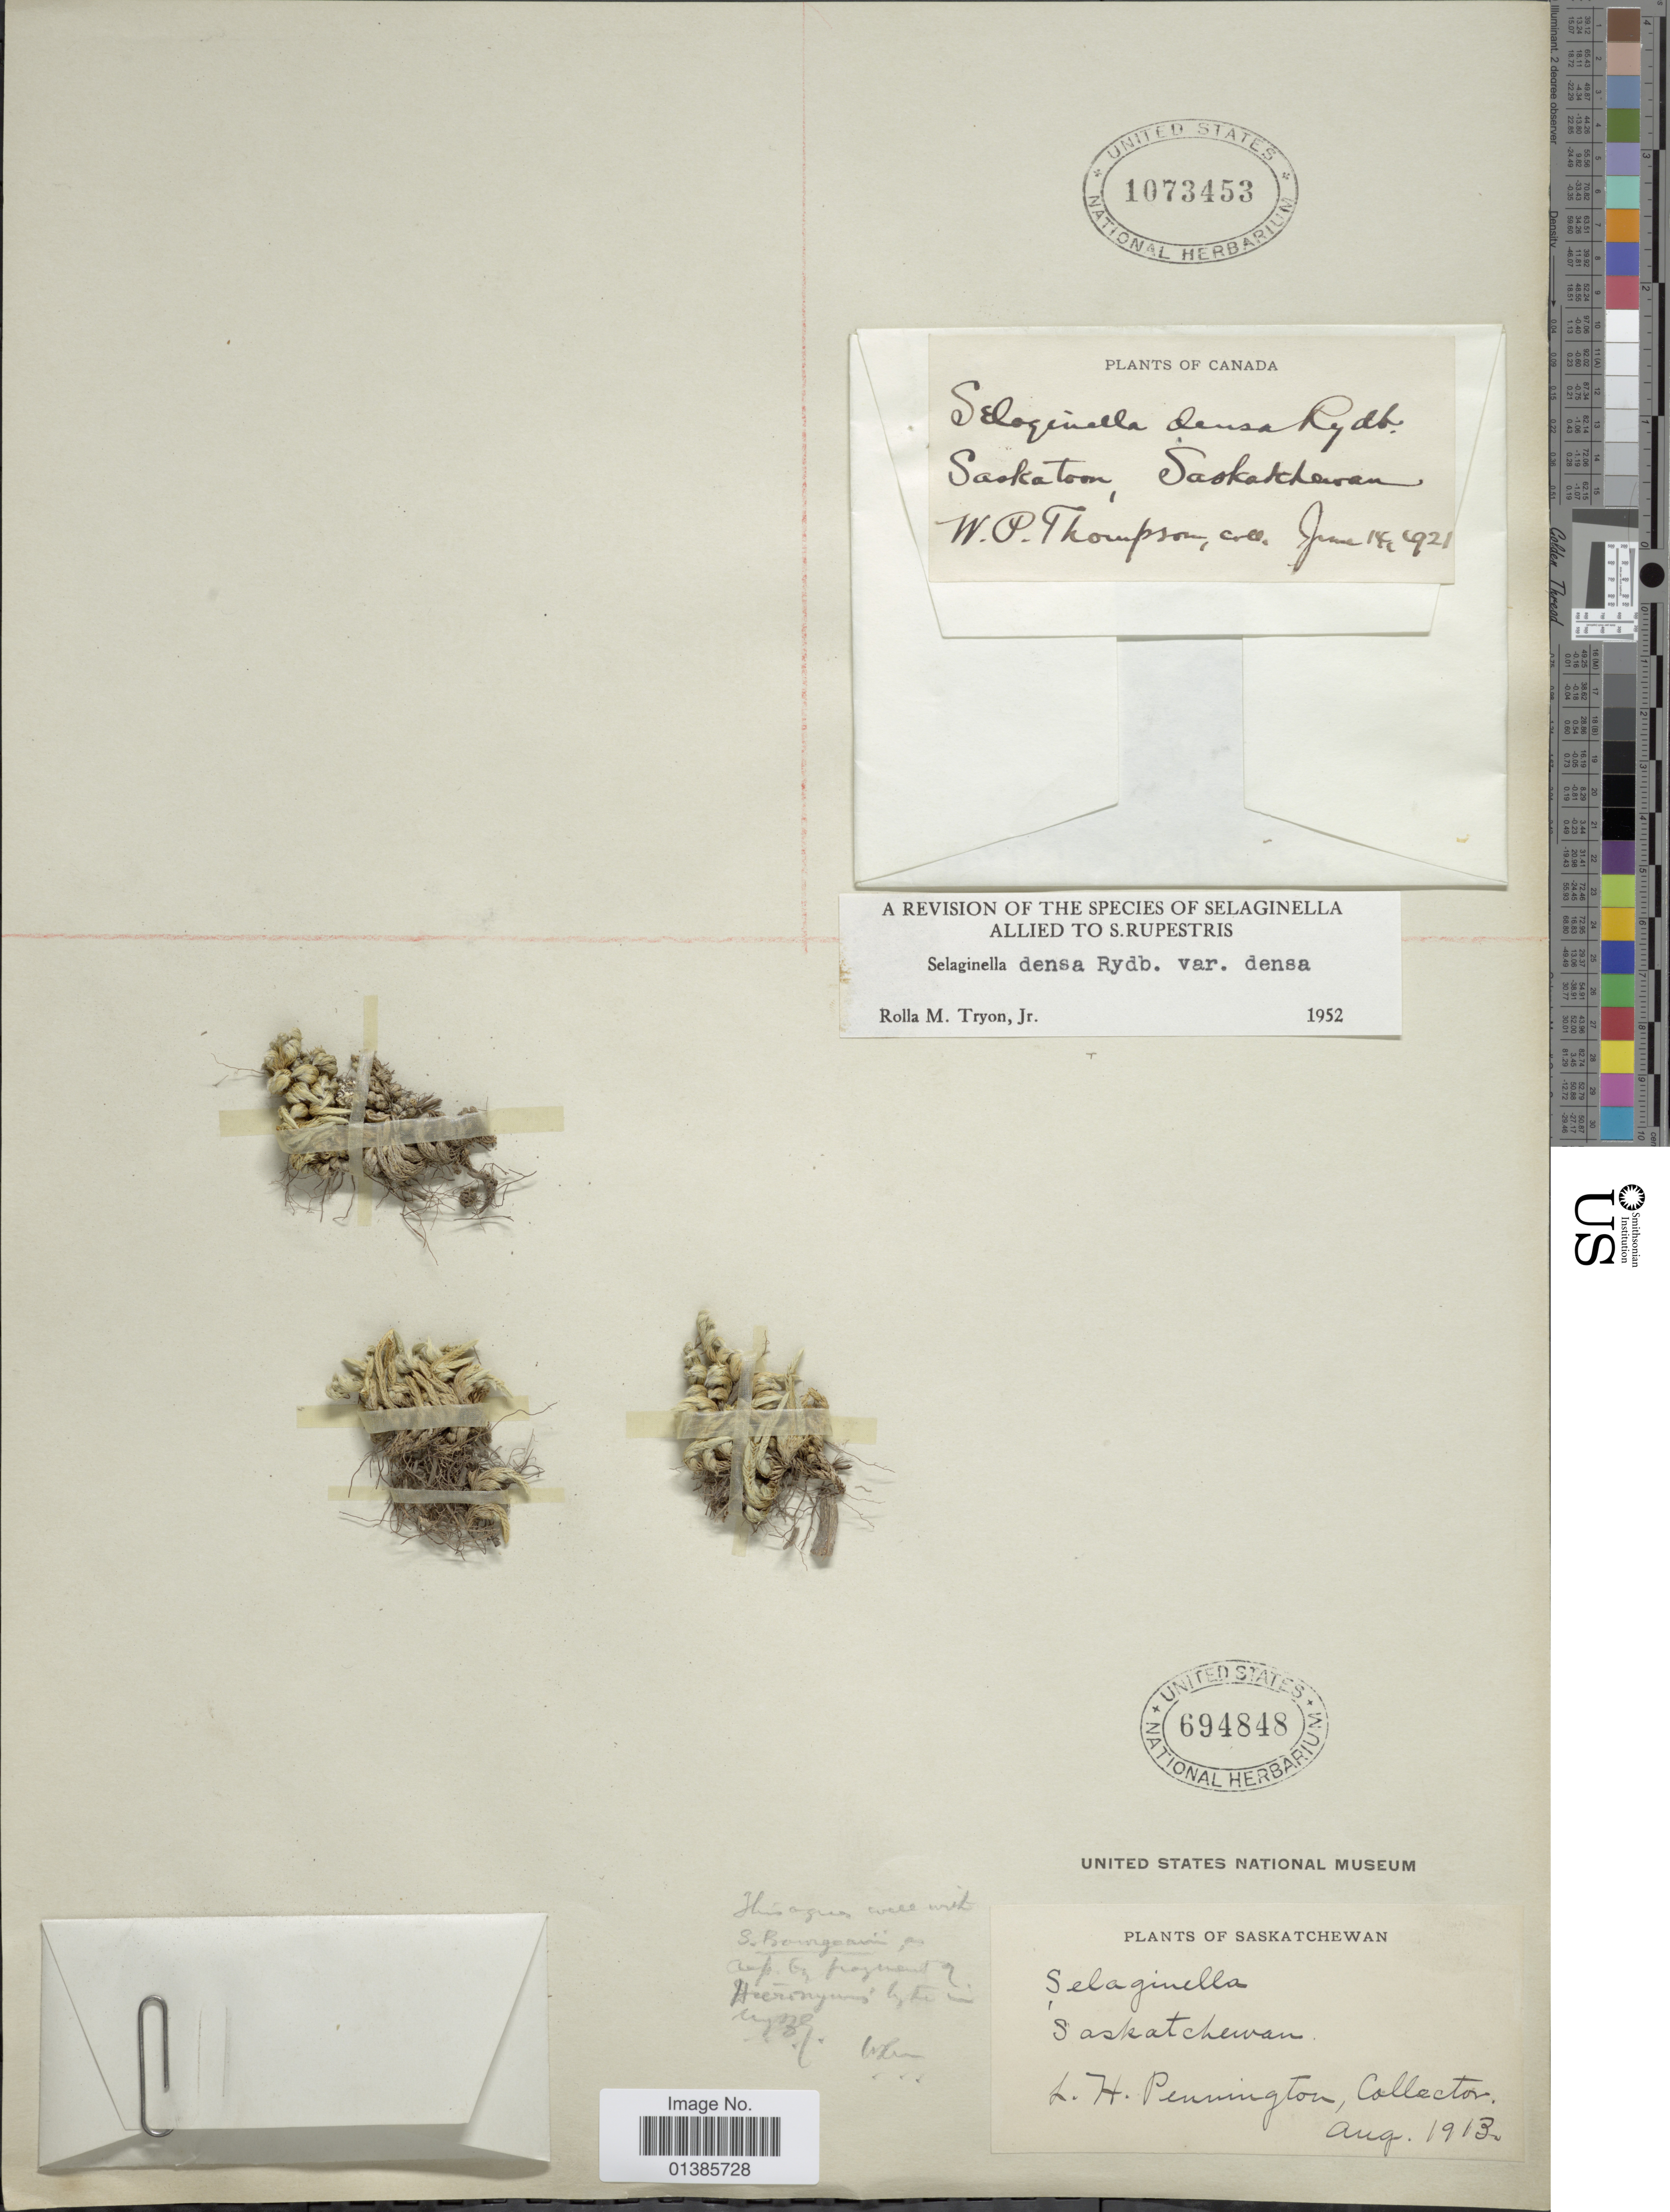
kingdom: Plantae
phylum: Tracheophyta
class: Lycopodiopsida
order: Selaginellales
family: Selaginellaceae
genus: Selaginella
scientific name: Selaginella densa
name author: Rydb.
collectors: W. Thompson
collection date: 1921-06-14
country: Canada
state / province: Saskatchewan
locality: Saskatoon.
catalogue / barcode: US 1073453-2